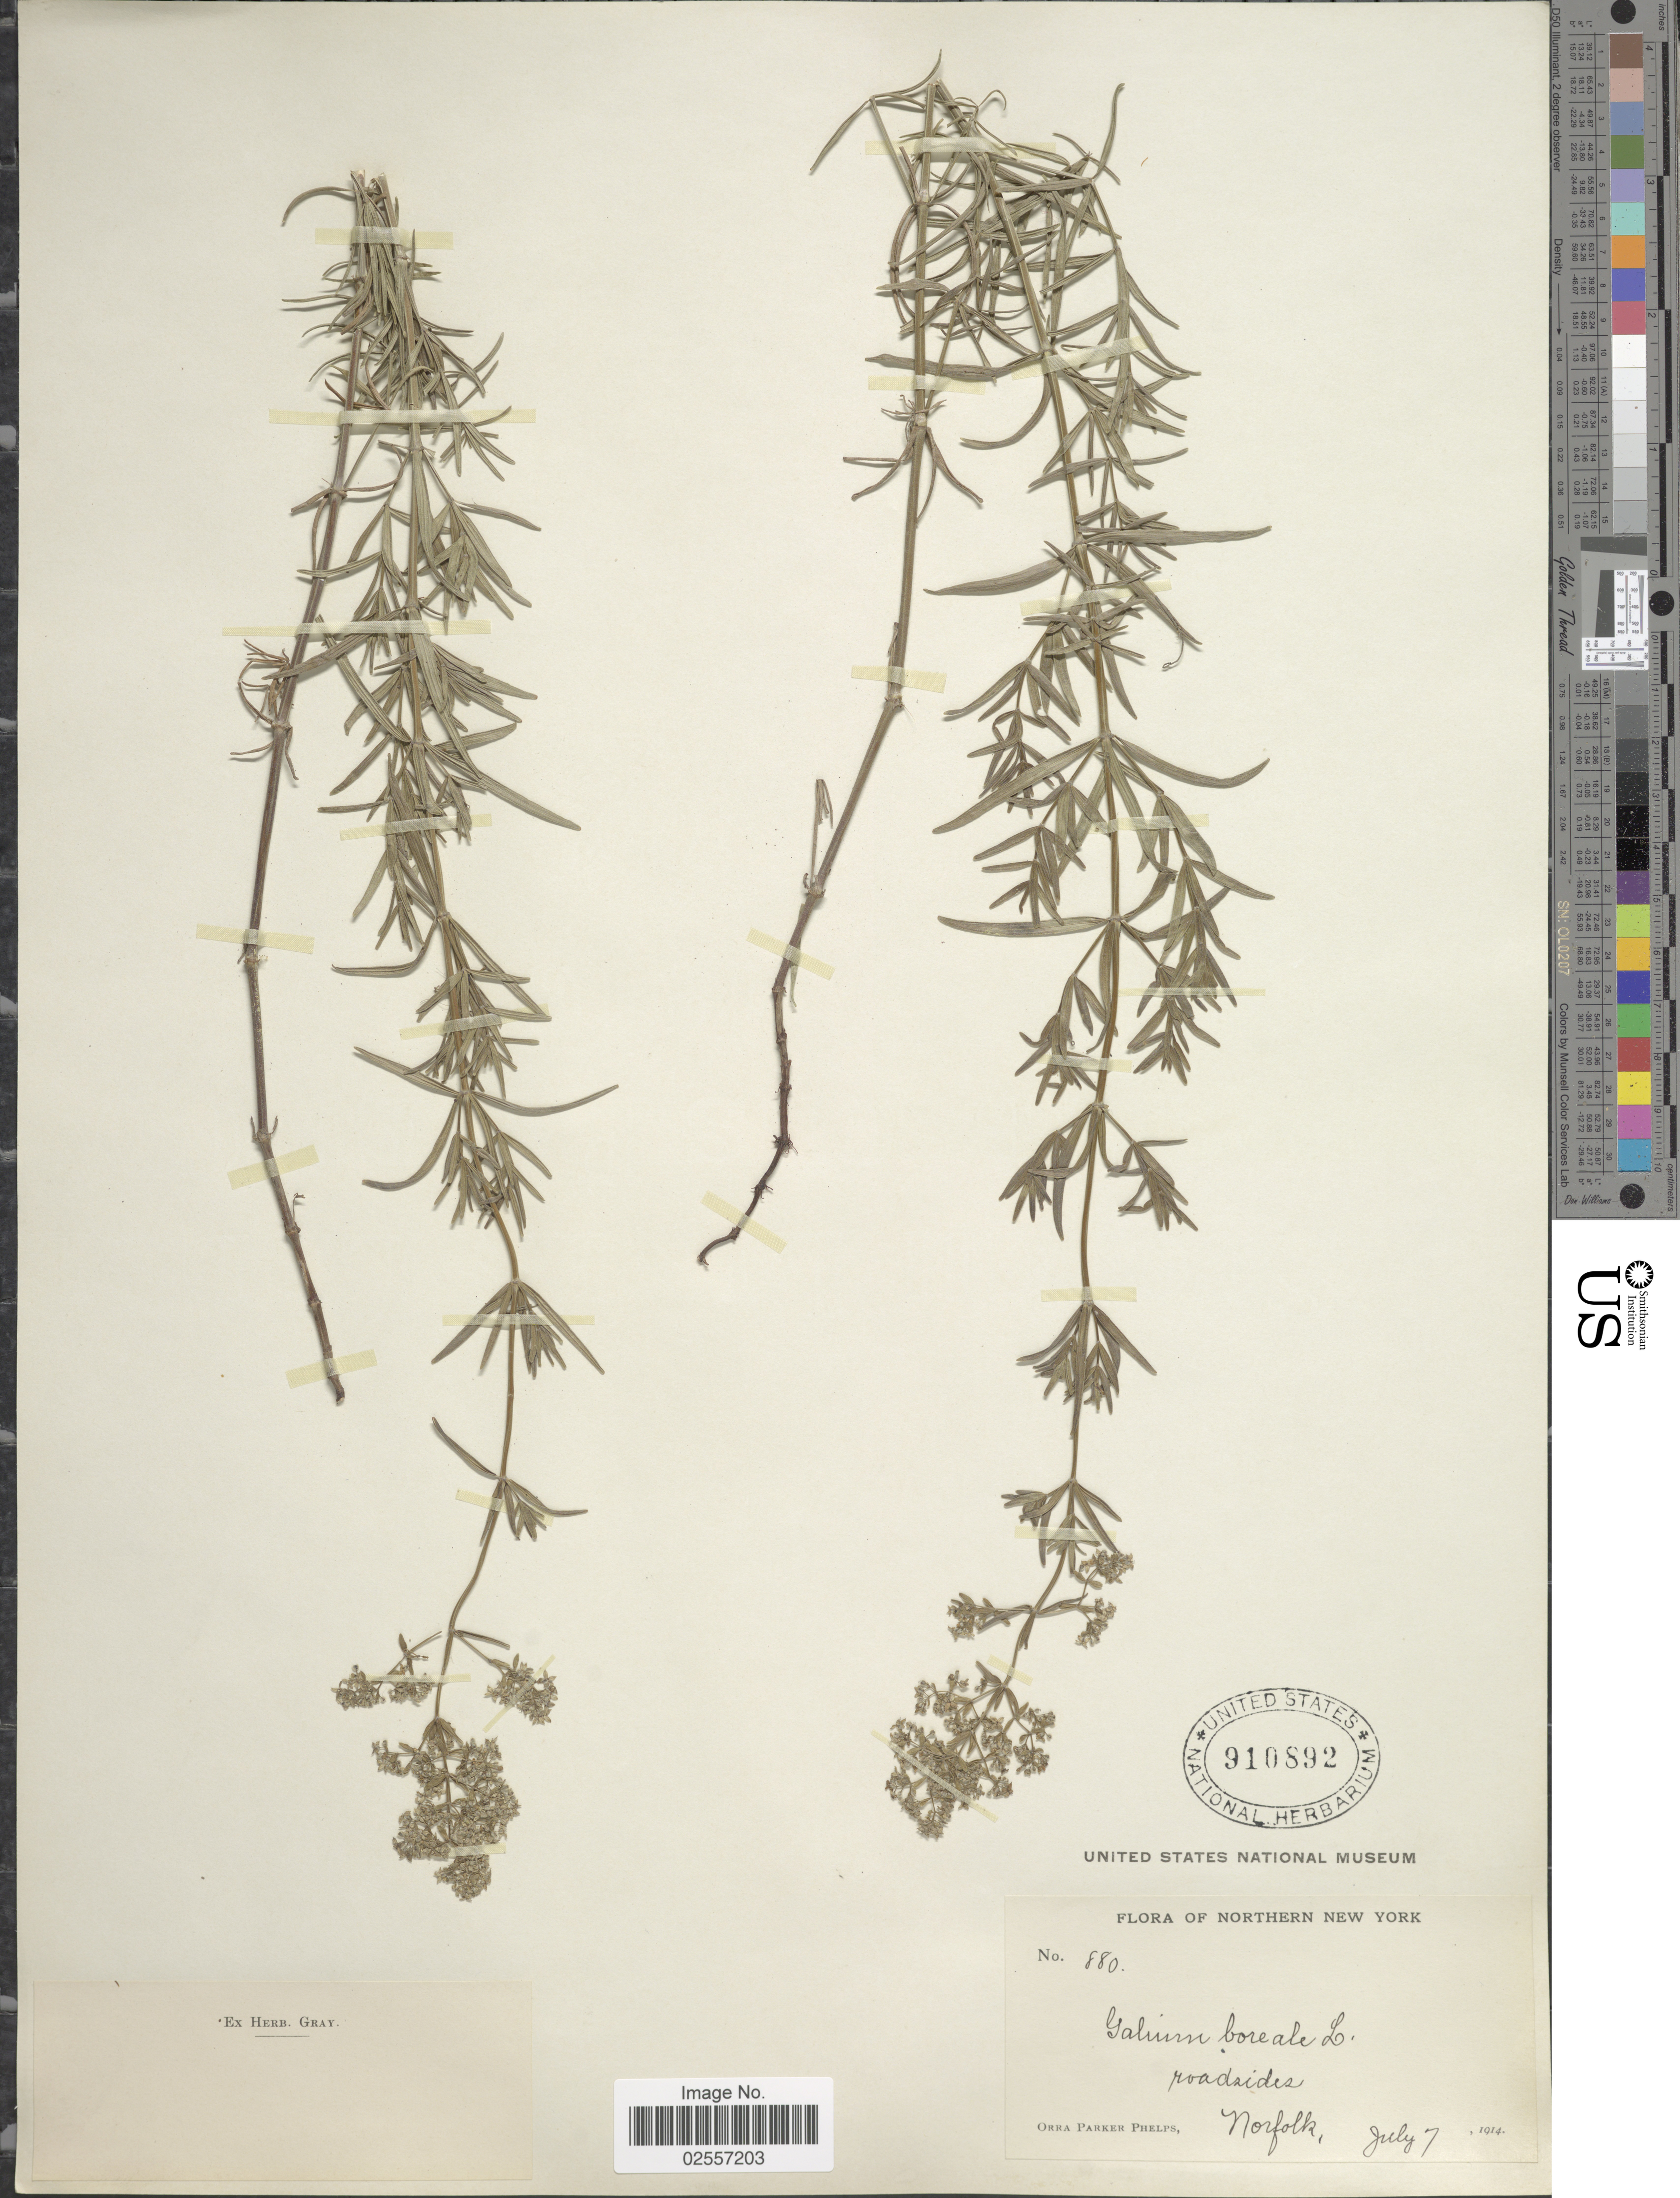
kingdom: Plantae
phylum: Tracheophyta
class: Magnoliopsida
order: Gentianales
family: Rubiaceae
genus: Galium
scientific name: Galium boreale L.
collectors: O. P. Phelps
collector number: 880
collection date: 1914-07-07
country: United States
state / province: New York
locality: Northern New York. Norfolk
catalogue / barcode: US 910892